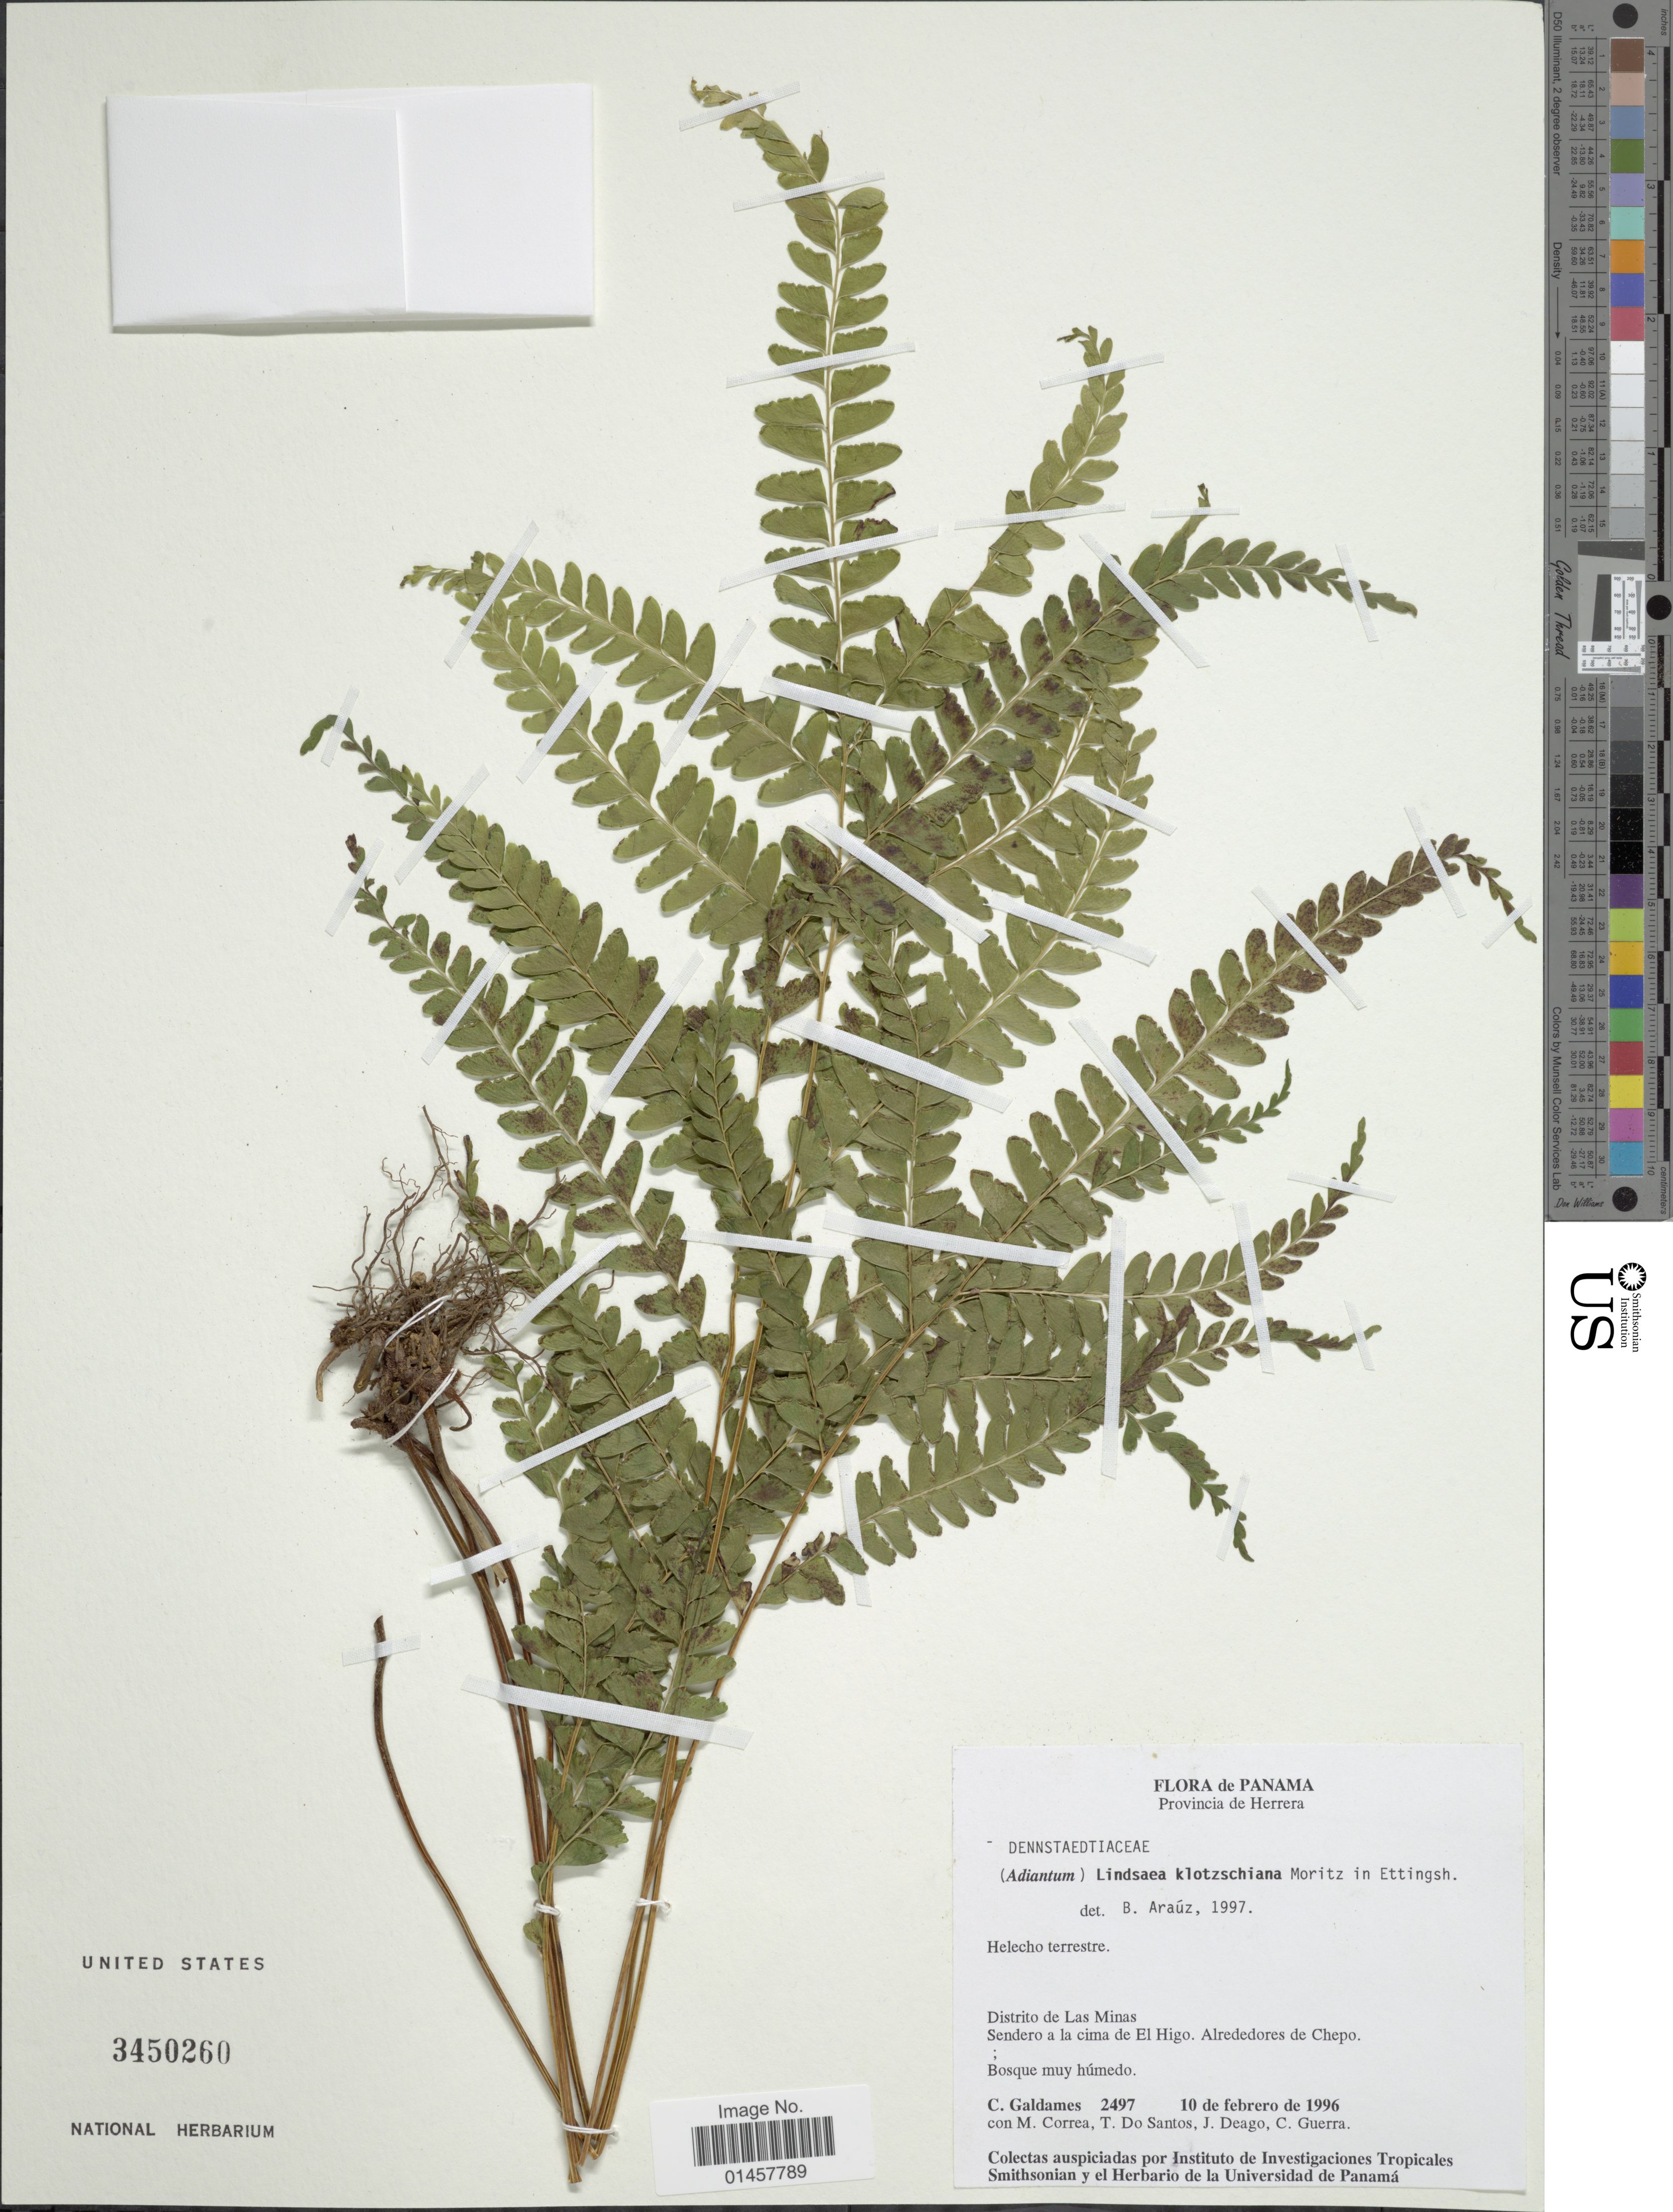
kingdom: Plantae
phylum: Tracheophyta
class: Polypodiopsida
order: Polypodiales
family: Lindsaeaceae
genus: Lindsaea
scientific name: Lindsaea klotzchiana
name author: Moritz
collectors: C. Galdames, M. Correa, T. S. Santos, J. Deago & C. Guerra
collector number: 2497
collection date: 1996-02-10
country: Panama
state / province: Herrera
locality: Provincia de Herrera, Distrito de Las Minas, Sendero a la cima de El Higo, alrdedores de Chepo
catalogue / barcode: US 3450260